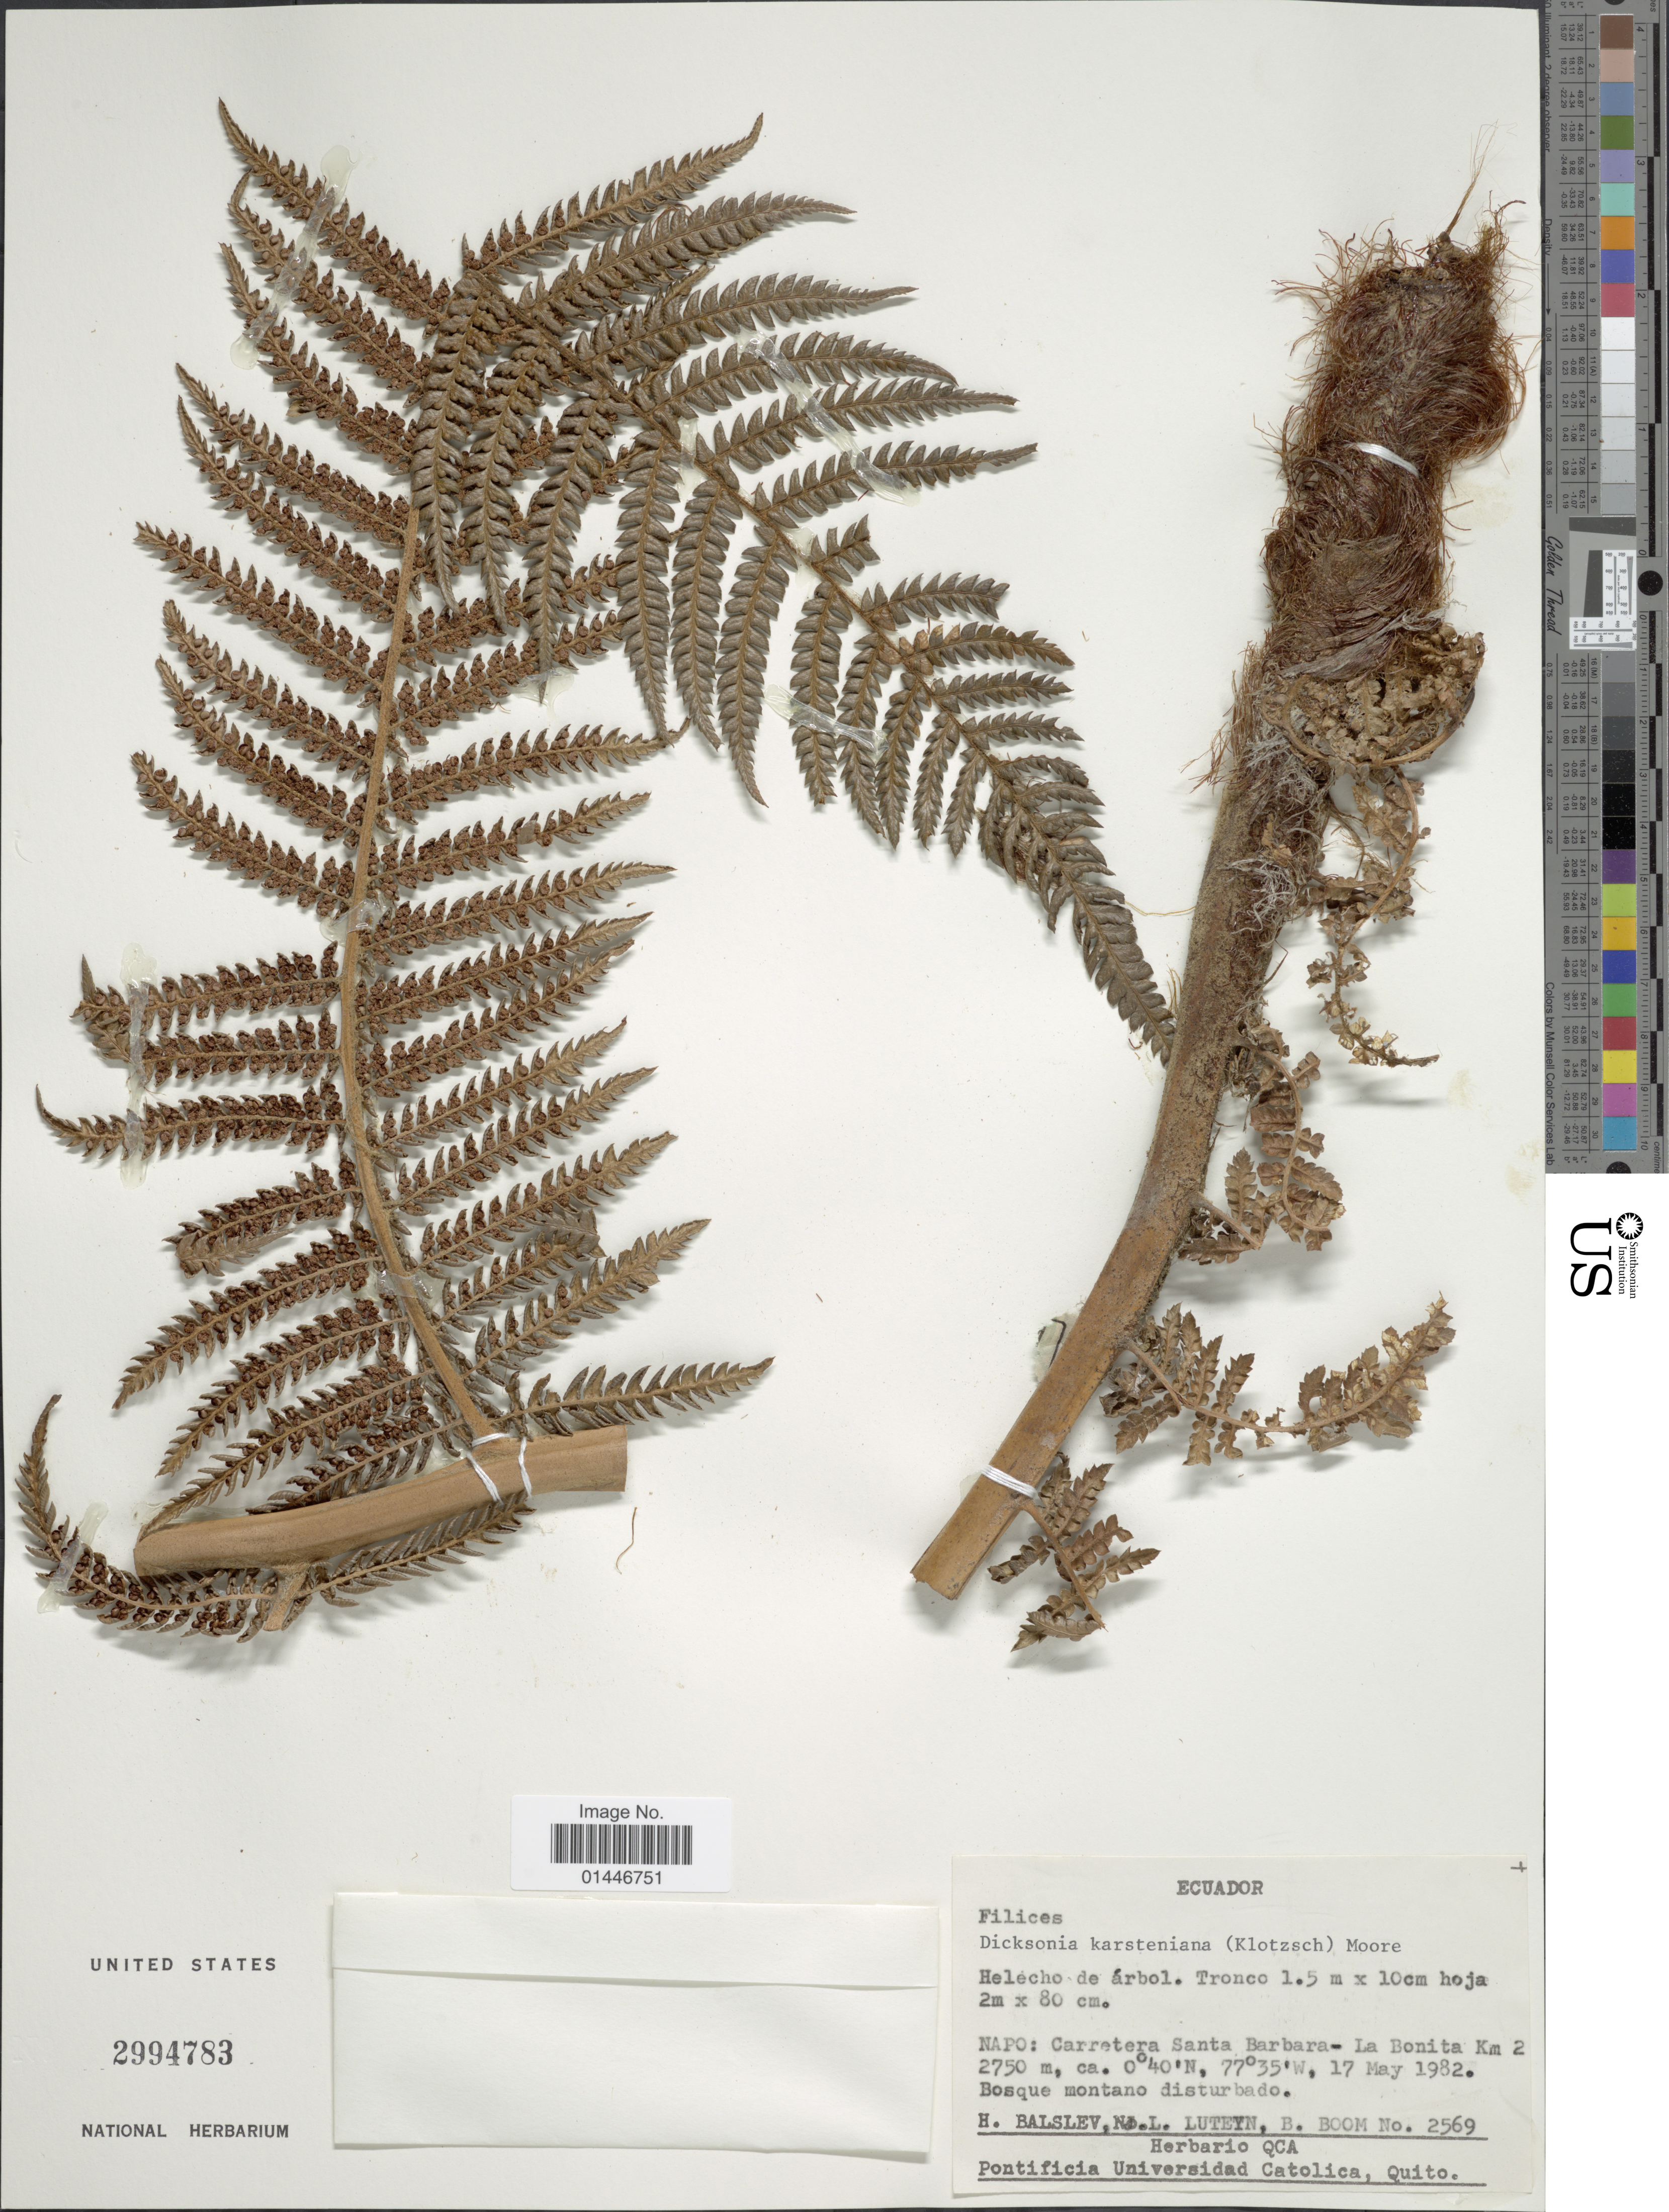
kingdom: Plantae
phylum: Tracheophyta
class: Polypodiopsida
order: Cyatheales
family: Dicksoniaceae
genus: Dicksonia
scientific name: Dicksonia karsteniana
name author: Klotzsch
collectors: H. Balslev, J. L. Luteyn & B. M. Boom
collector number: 2569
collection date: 1982-05-17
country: Ecuador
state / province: Napo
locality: Carretera Santa Barbara-La Bonita km 2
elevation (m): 2750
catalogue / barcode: US 2994783